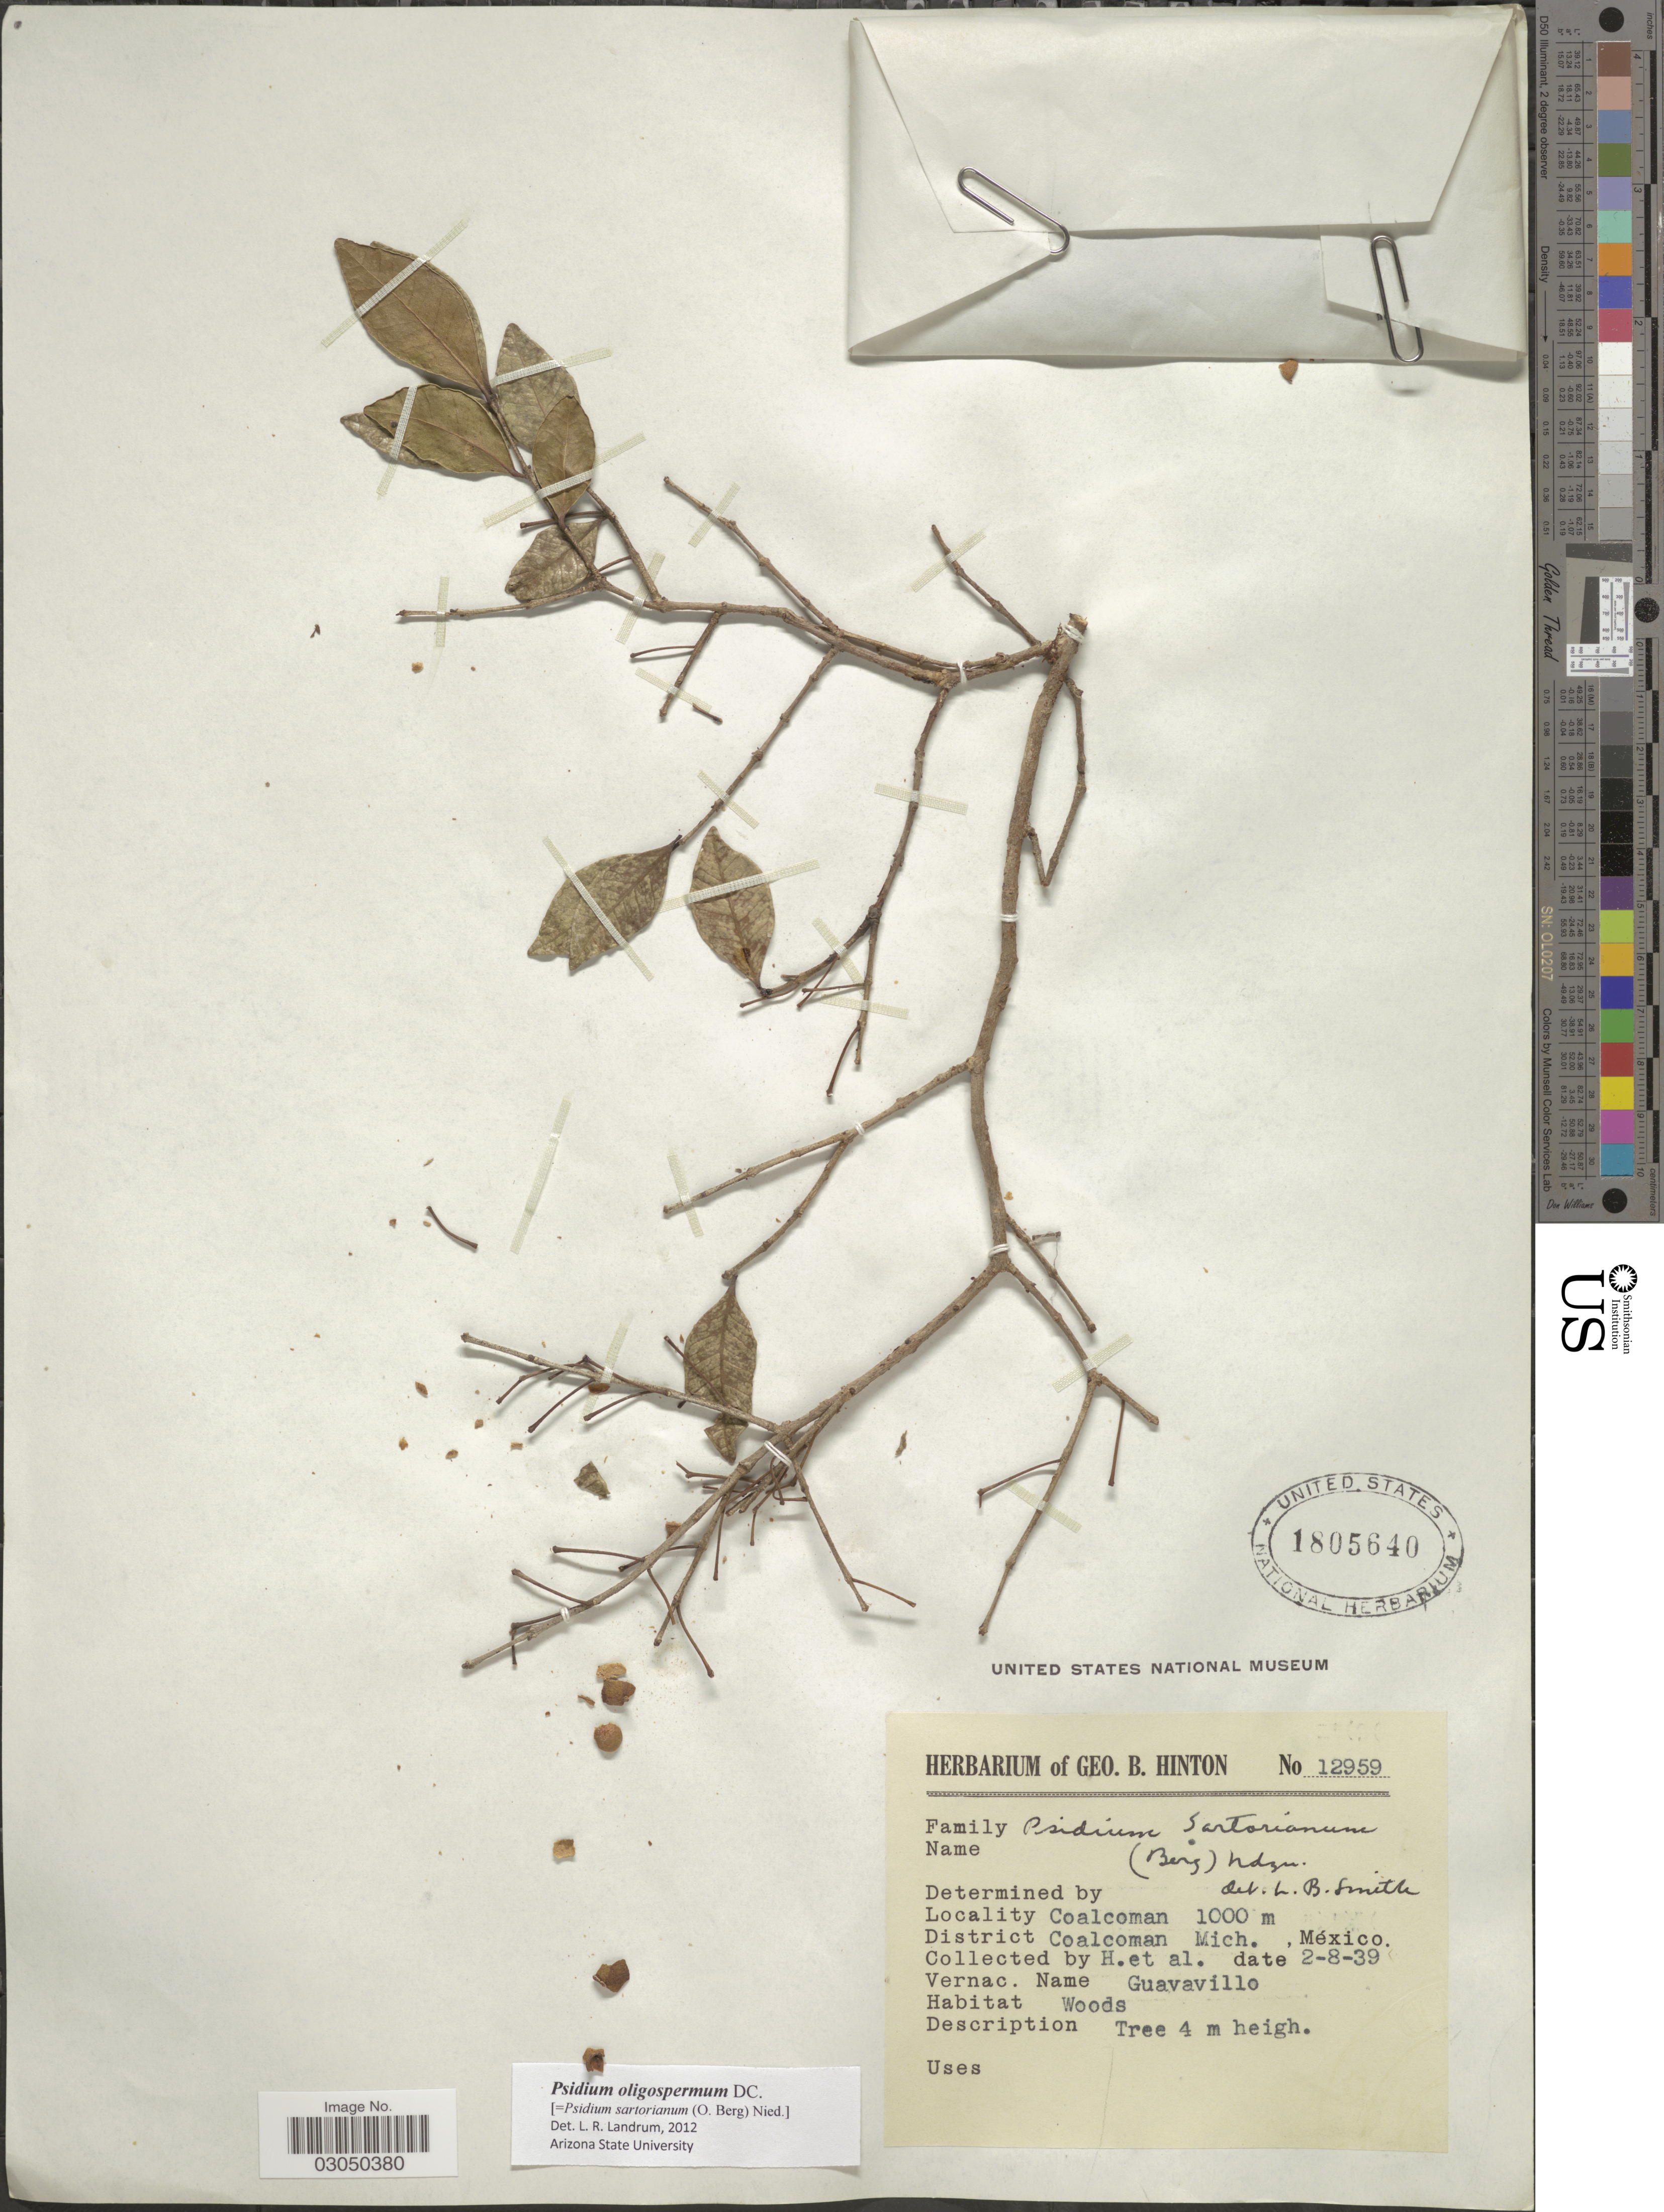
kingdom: Plantae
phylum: Tracheophyta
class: Magnoliopsida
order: Myrtales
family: Myrtaceae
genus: Psidium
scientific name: Psidium oligospermum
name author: Mart. ex DC.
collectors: G. B. Hinton & et al.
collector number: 12959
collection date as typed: Transcribed d/m/y: 8/2/39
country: Mexico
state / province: Michoacán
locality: Coalcoman. District Coalcoman Mich.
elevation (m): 1000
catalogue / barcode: US 1805640